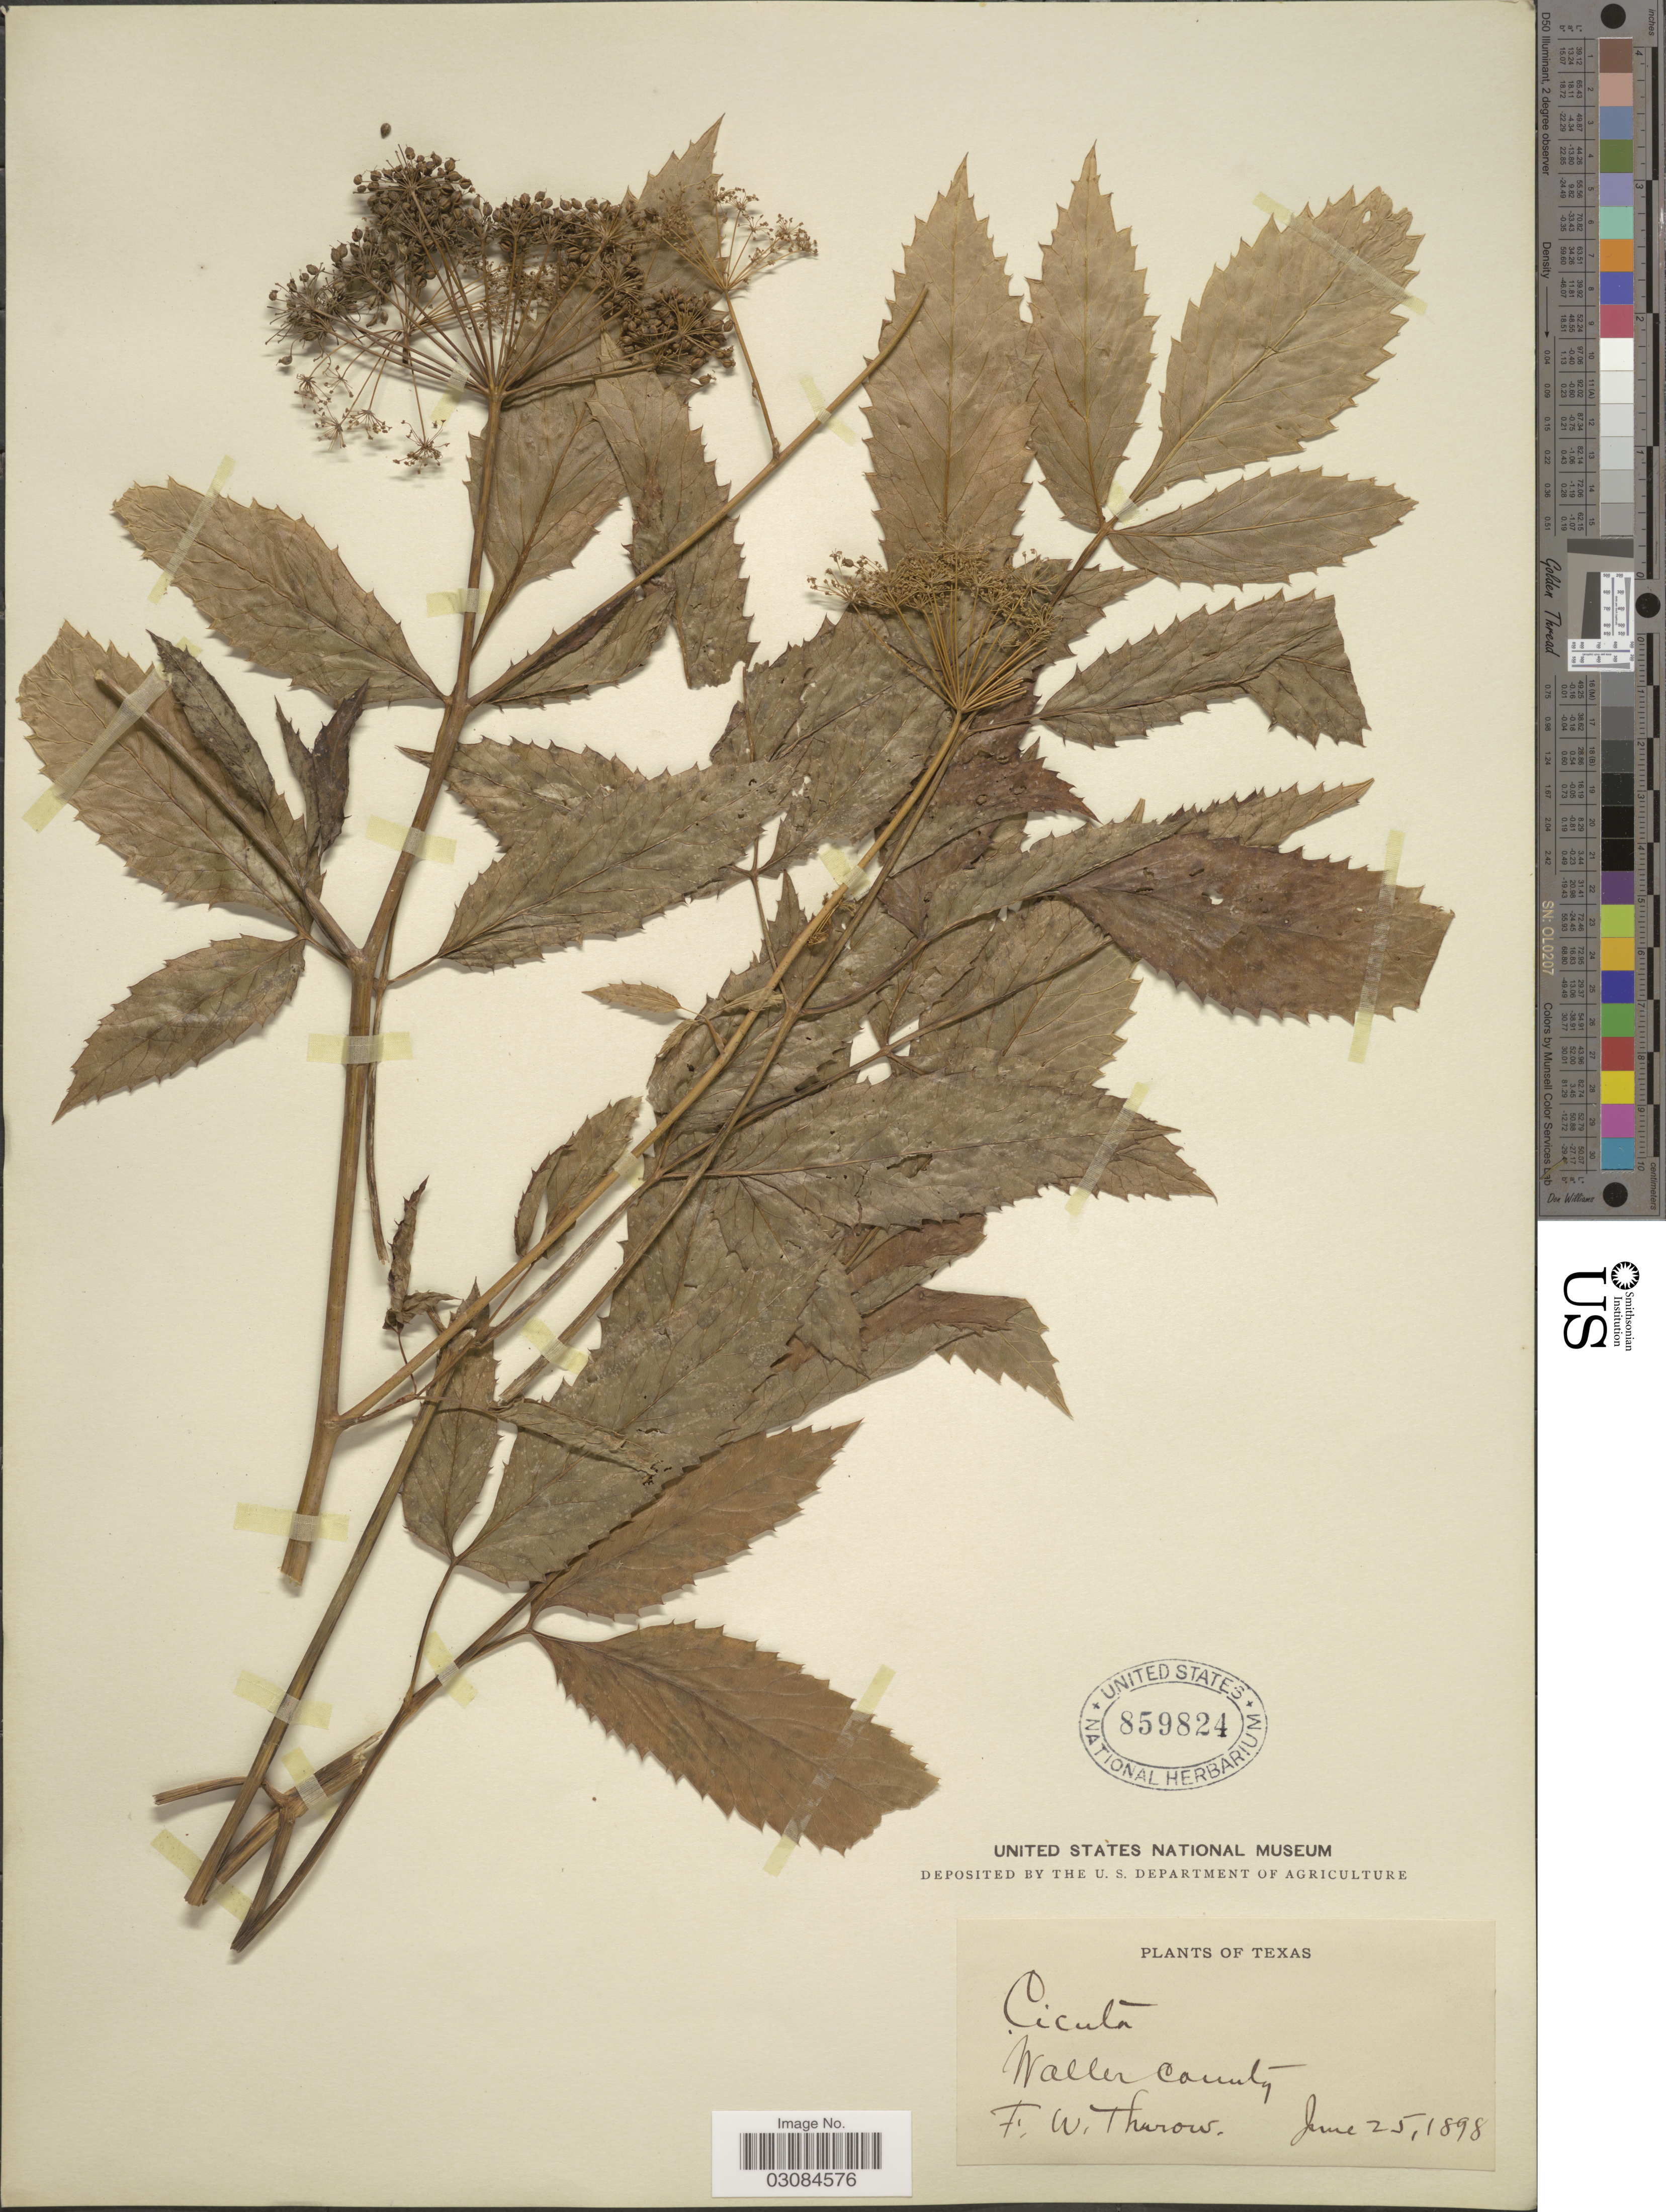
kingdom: Plantae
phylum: Tracheophyta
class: Magnoliopsida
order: Apiales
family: Apiaceae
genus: Cicuta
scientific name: Cicuta mexicana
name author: J.M. Coult. & Rose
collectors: F. W. Thurow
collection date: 1898-06-25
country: United States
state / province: Texas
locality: Waller county.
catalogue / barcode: US 859824